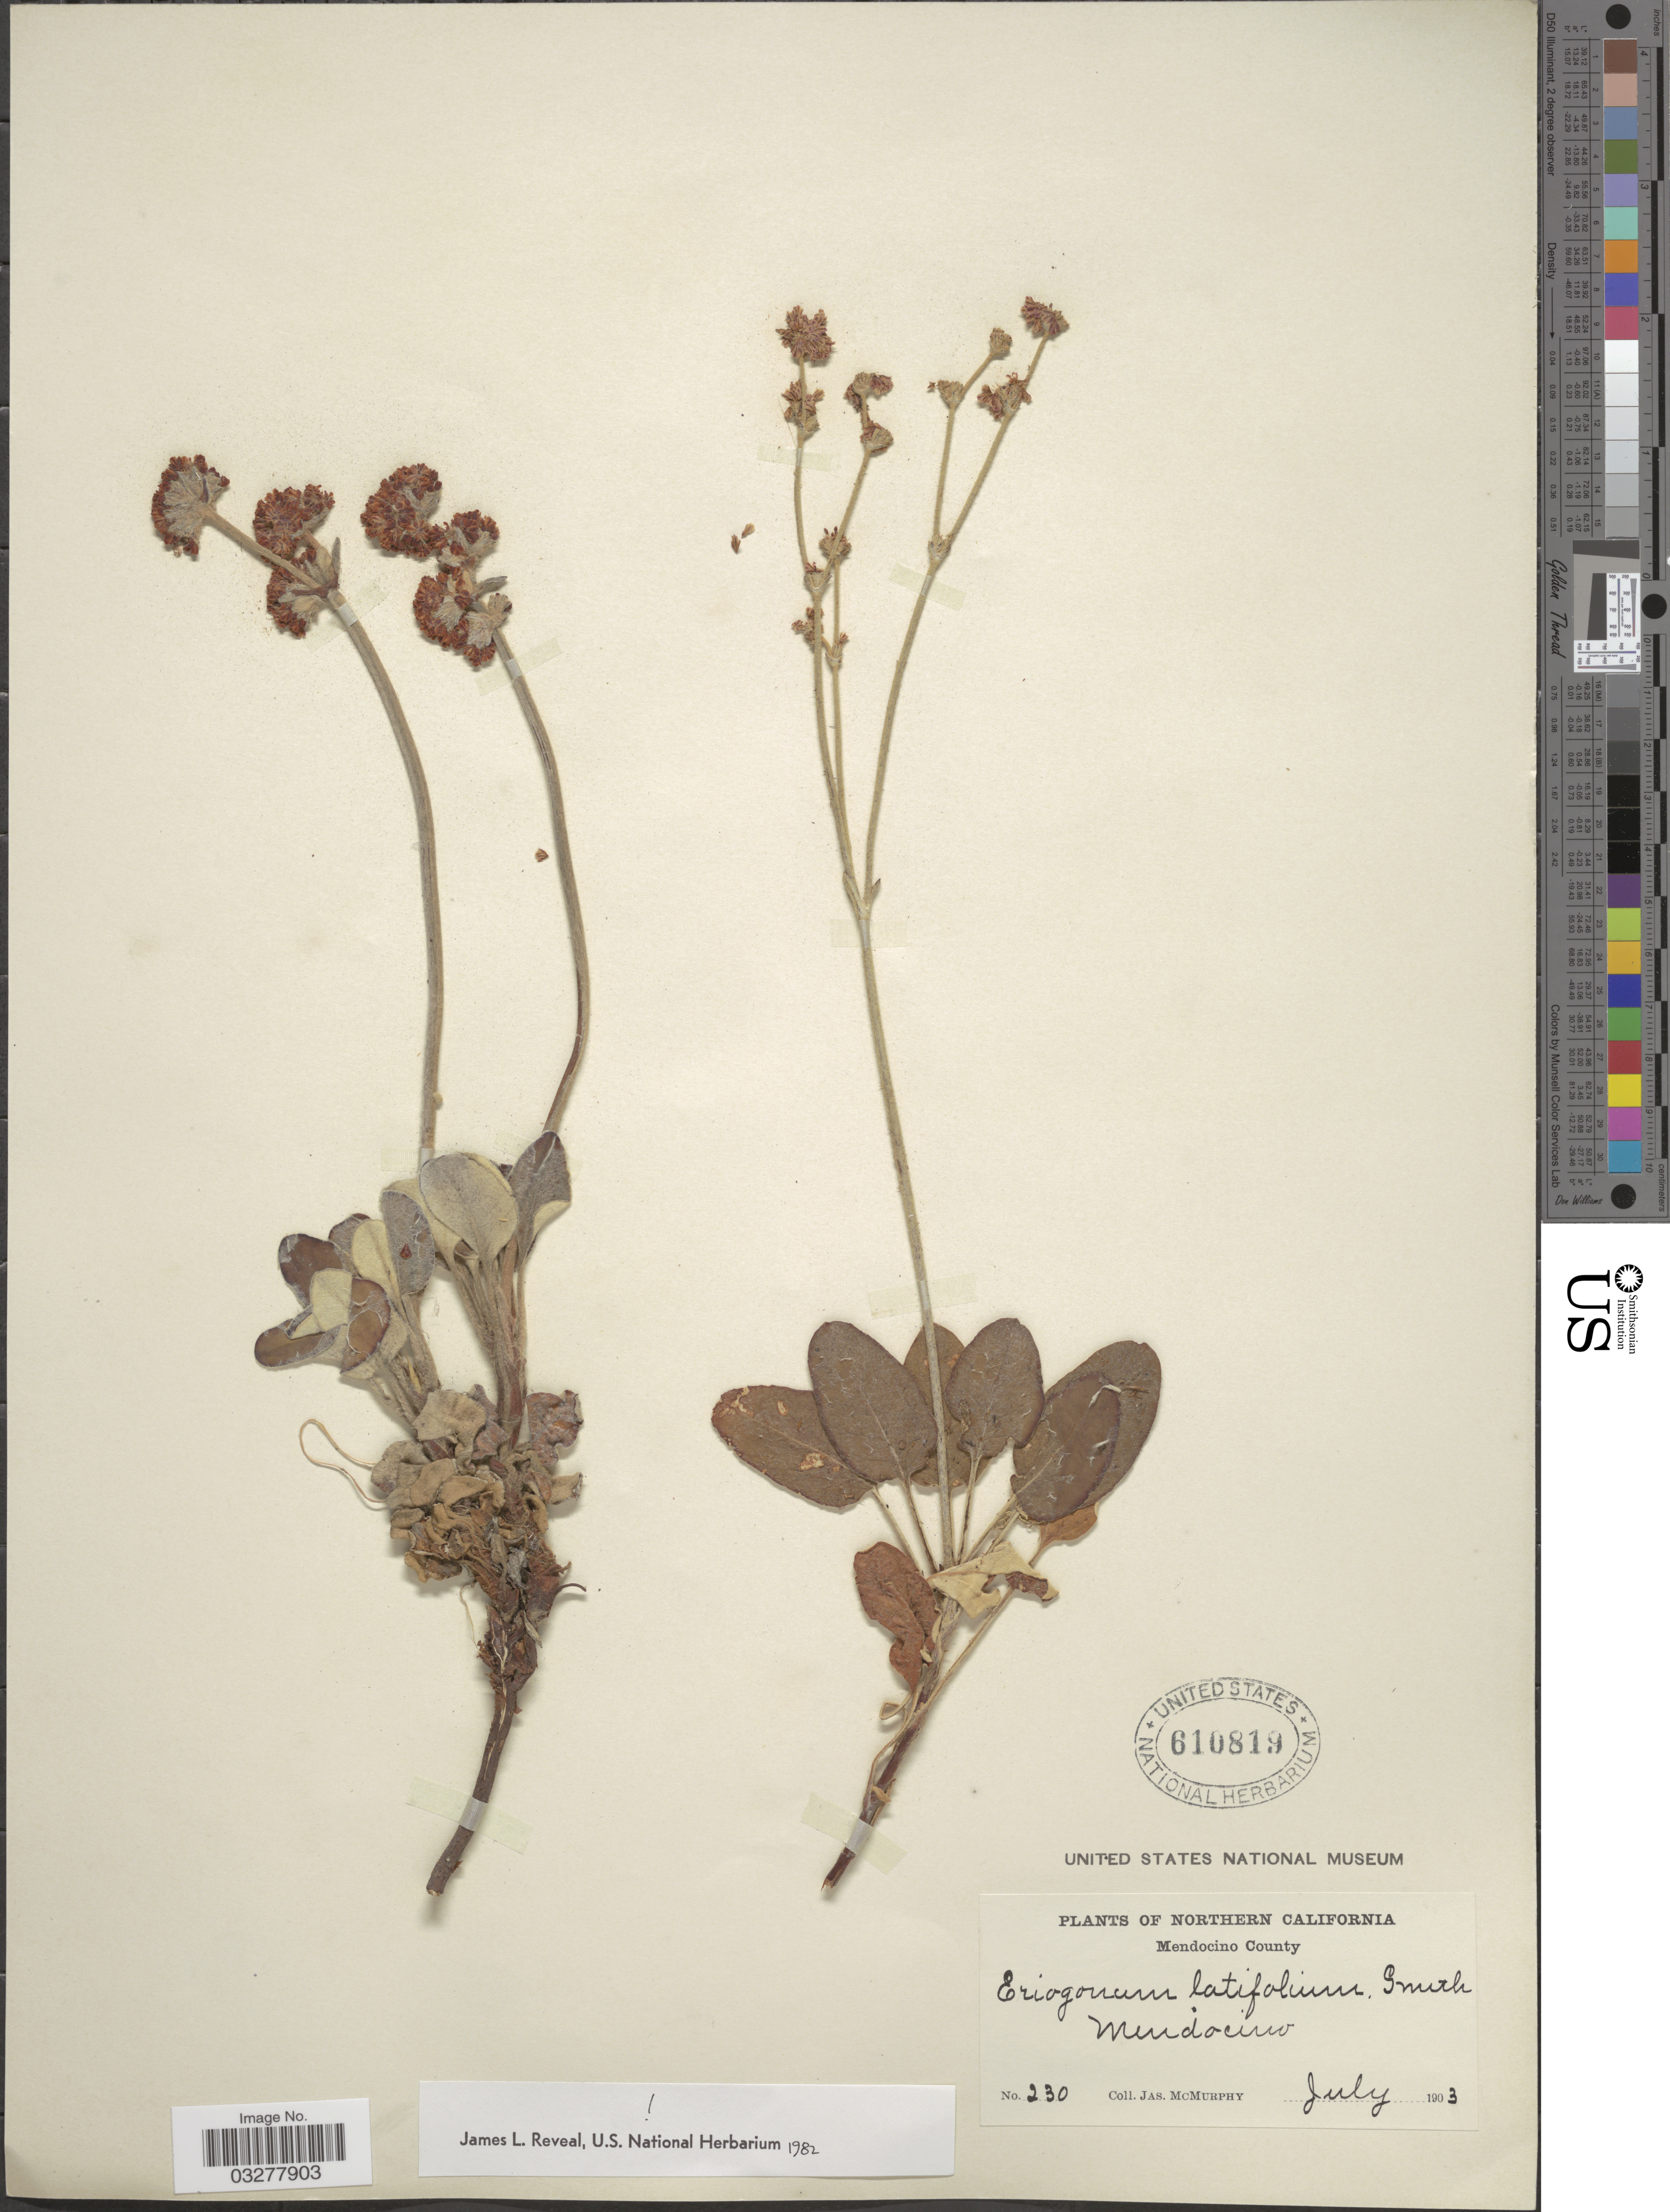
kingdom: Plantae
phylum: Tracheophyta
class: Magnoliopsida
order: Caryophyllales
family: Polygonaceae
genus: Eriogonum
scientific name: Eriogonum latifolium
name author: Sm.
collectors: J. McMurphy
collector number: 230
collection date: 1903-07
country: United States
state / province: California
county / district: Mendocino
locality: Northern California. Mendocino County. Mendocino.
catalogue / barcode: US 610819